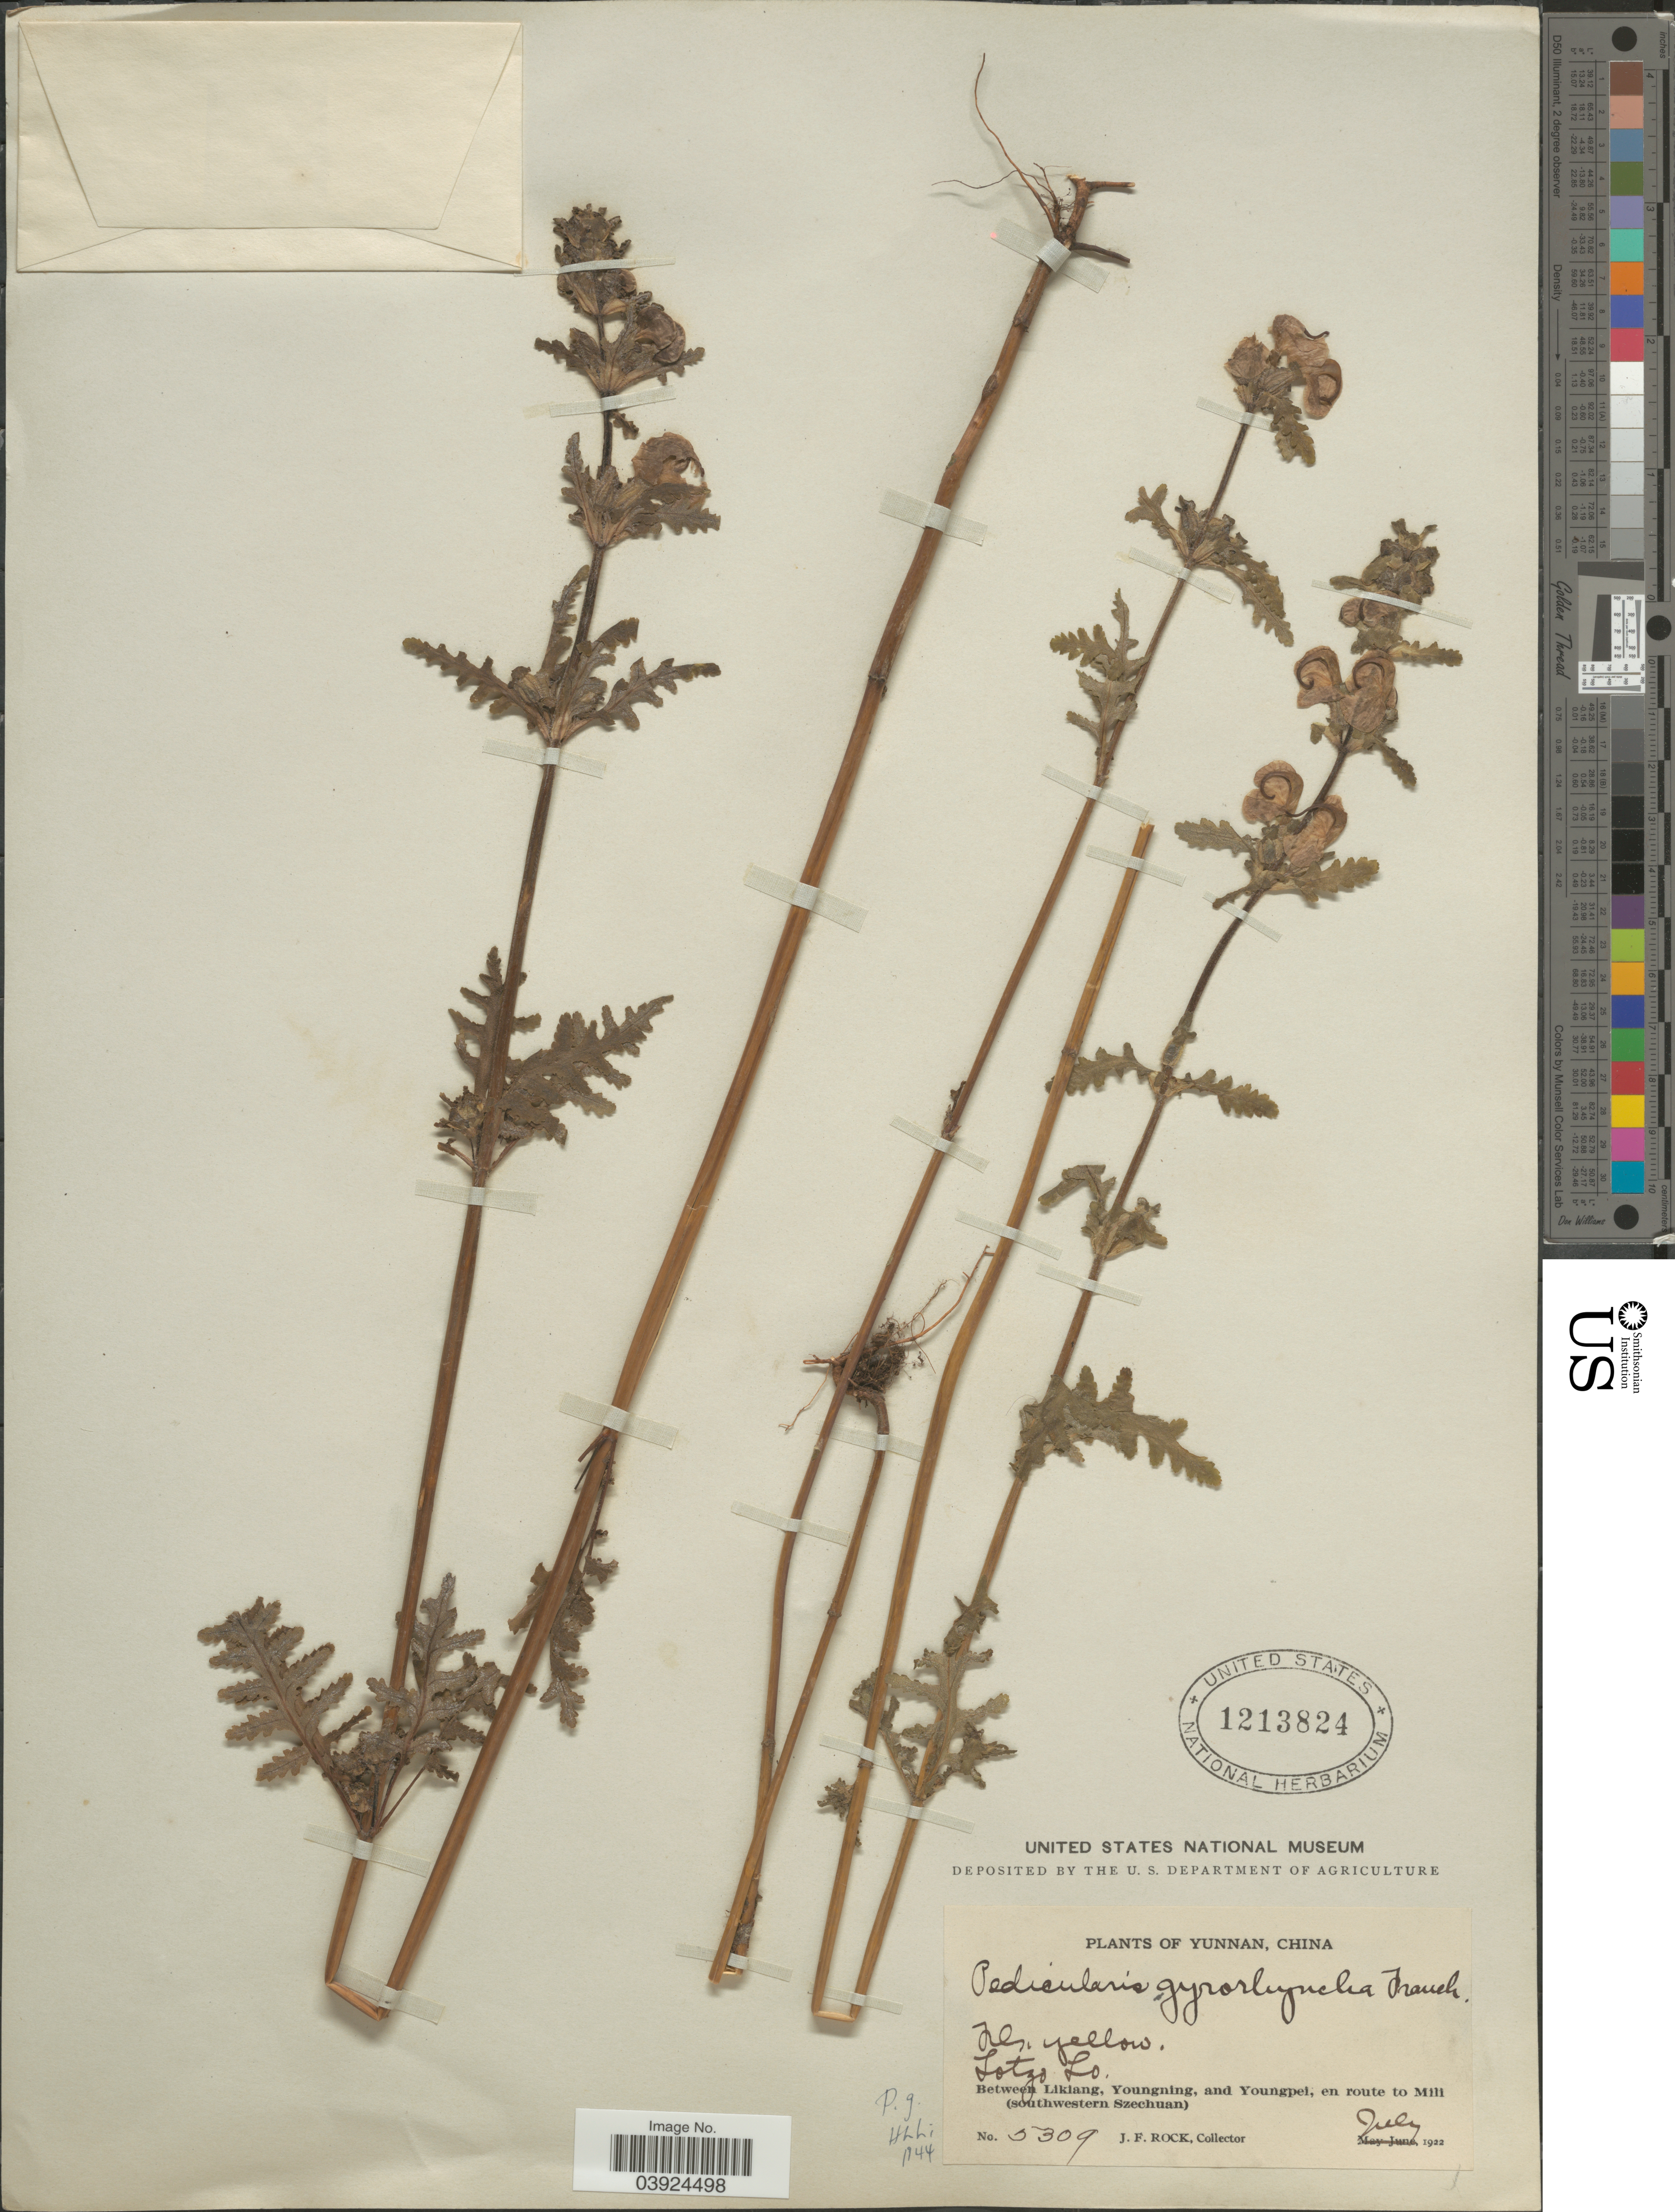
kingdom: Plantae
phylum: Tracheophyta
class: Magnoliopsida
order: Lamiales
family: Orobanchaceae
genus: Pedicularis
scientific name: Pedicularis gyrorhyncha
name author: Franch. ex Maxim.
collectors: J. Rock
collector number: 5309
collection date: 1922-07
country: China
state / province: Yunnan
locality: Lotzo Lo. Between Likiang, Youngning, and Youngpei, en route to Mili (southwestern Szechuan).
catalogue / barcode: US 1213824